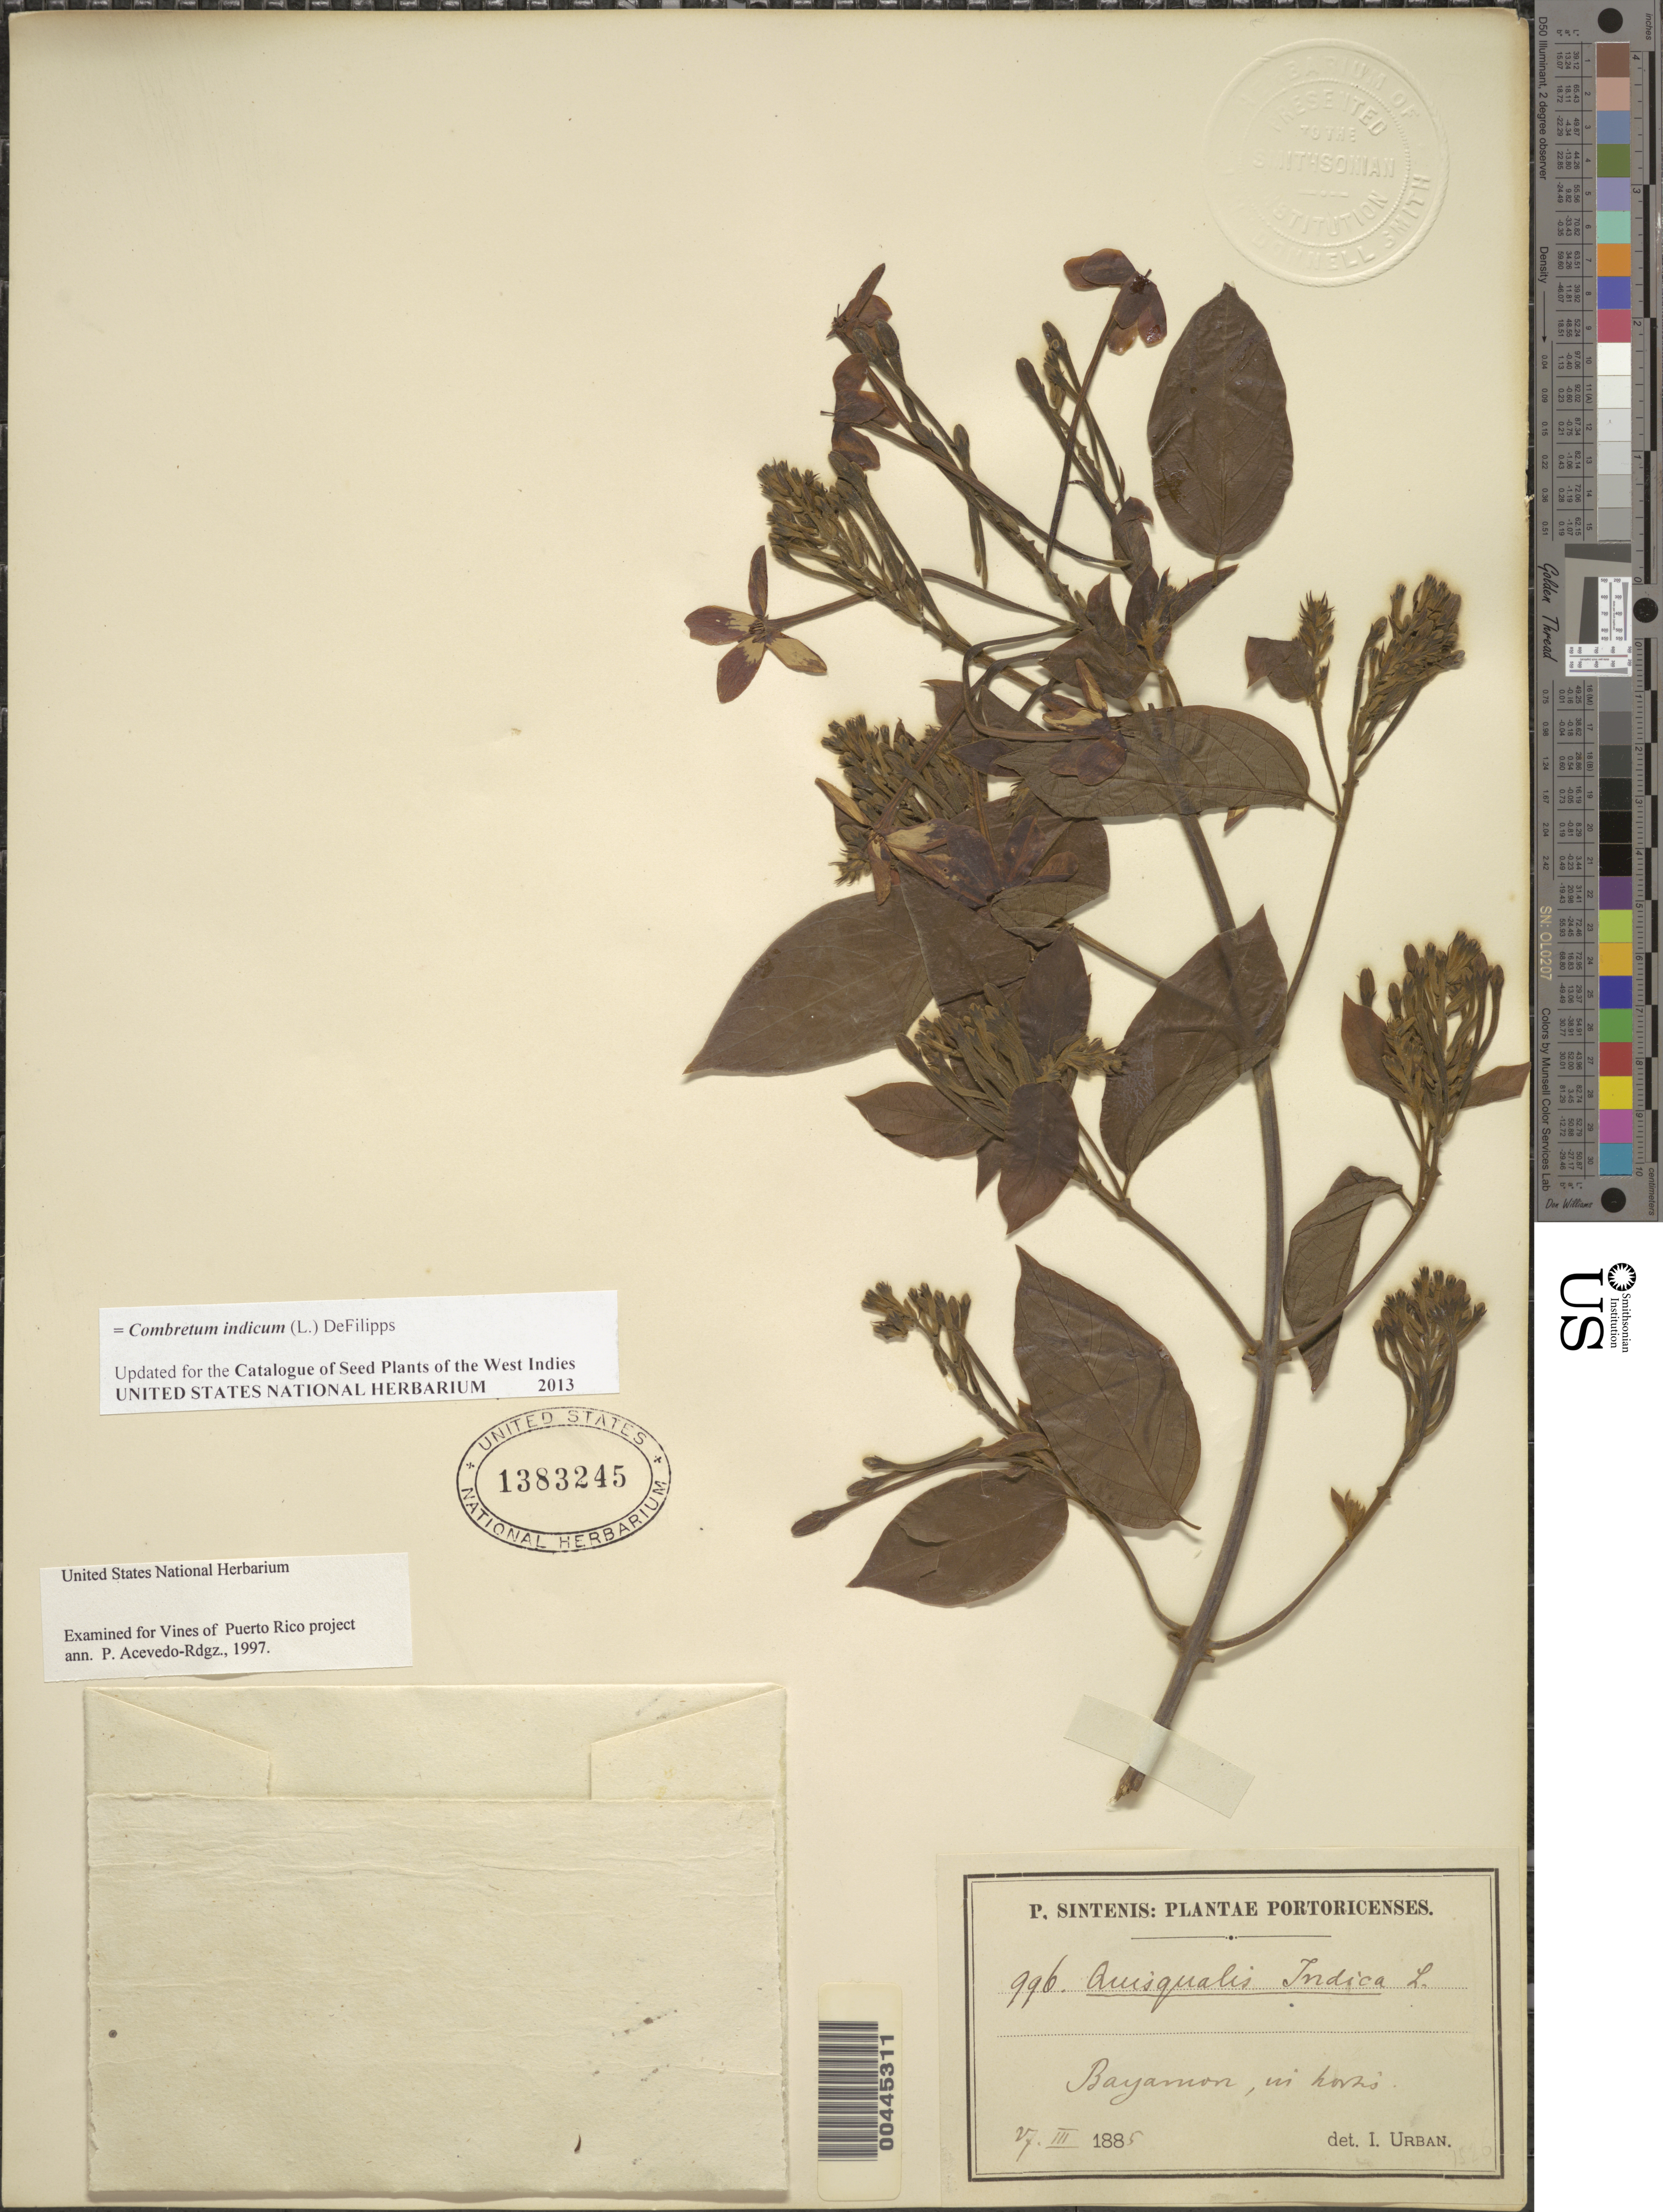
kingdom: Plantae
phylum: Tracheophyta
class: Magnoliopsida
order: Myrtales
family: Combretaceae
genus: Combretum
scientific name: Combretum indicum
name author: (L.) DeFilipps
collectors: P. Sintenis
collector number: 996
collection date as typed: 27 Mar 1885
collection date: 1885-03-27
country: Puerto Rico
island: Greater Antilles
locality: Bayamon. In hortis.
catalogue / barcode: US 1383245